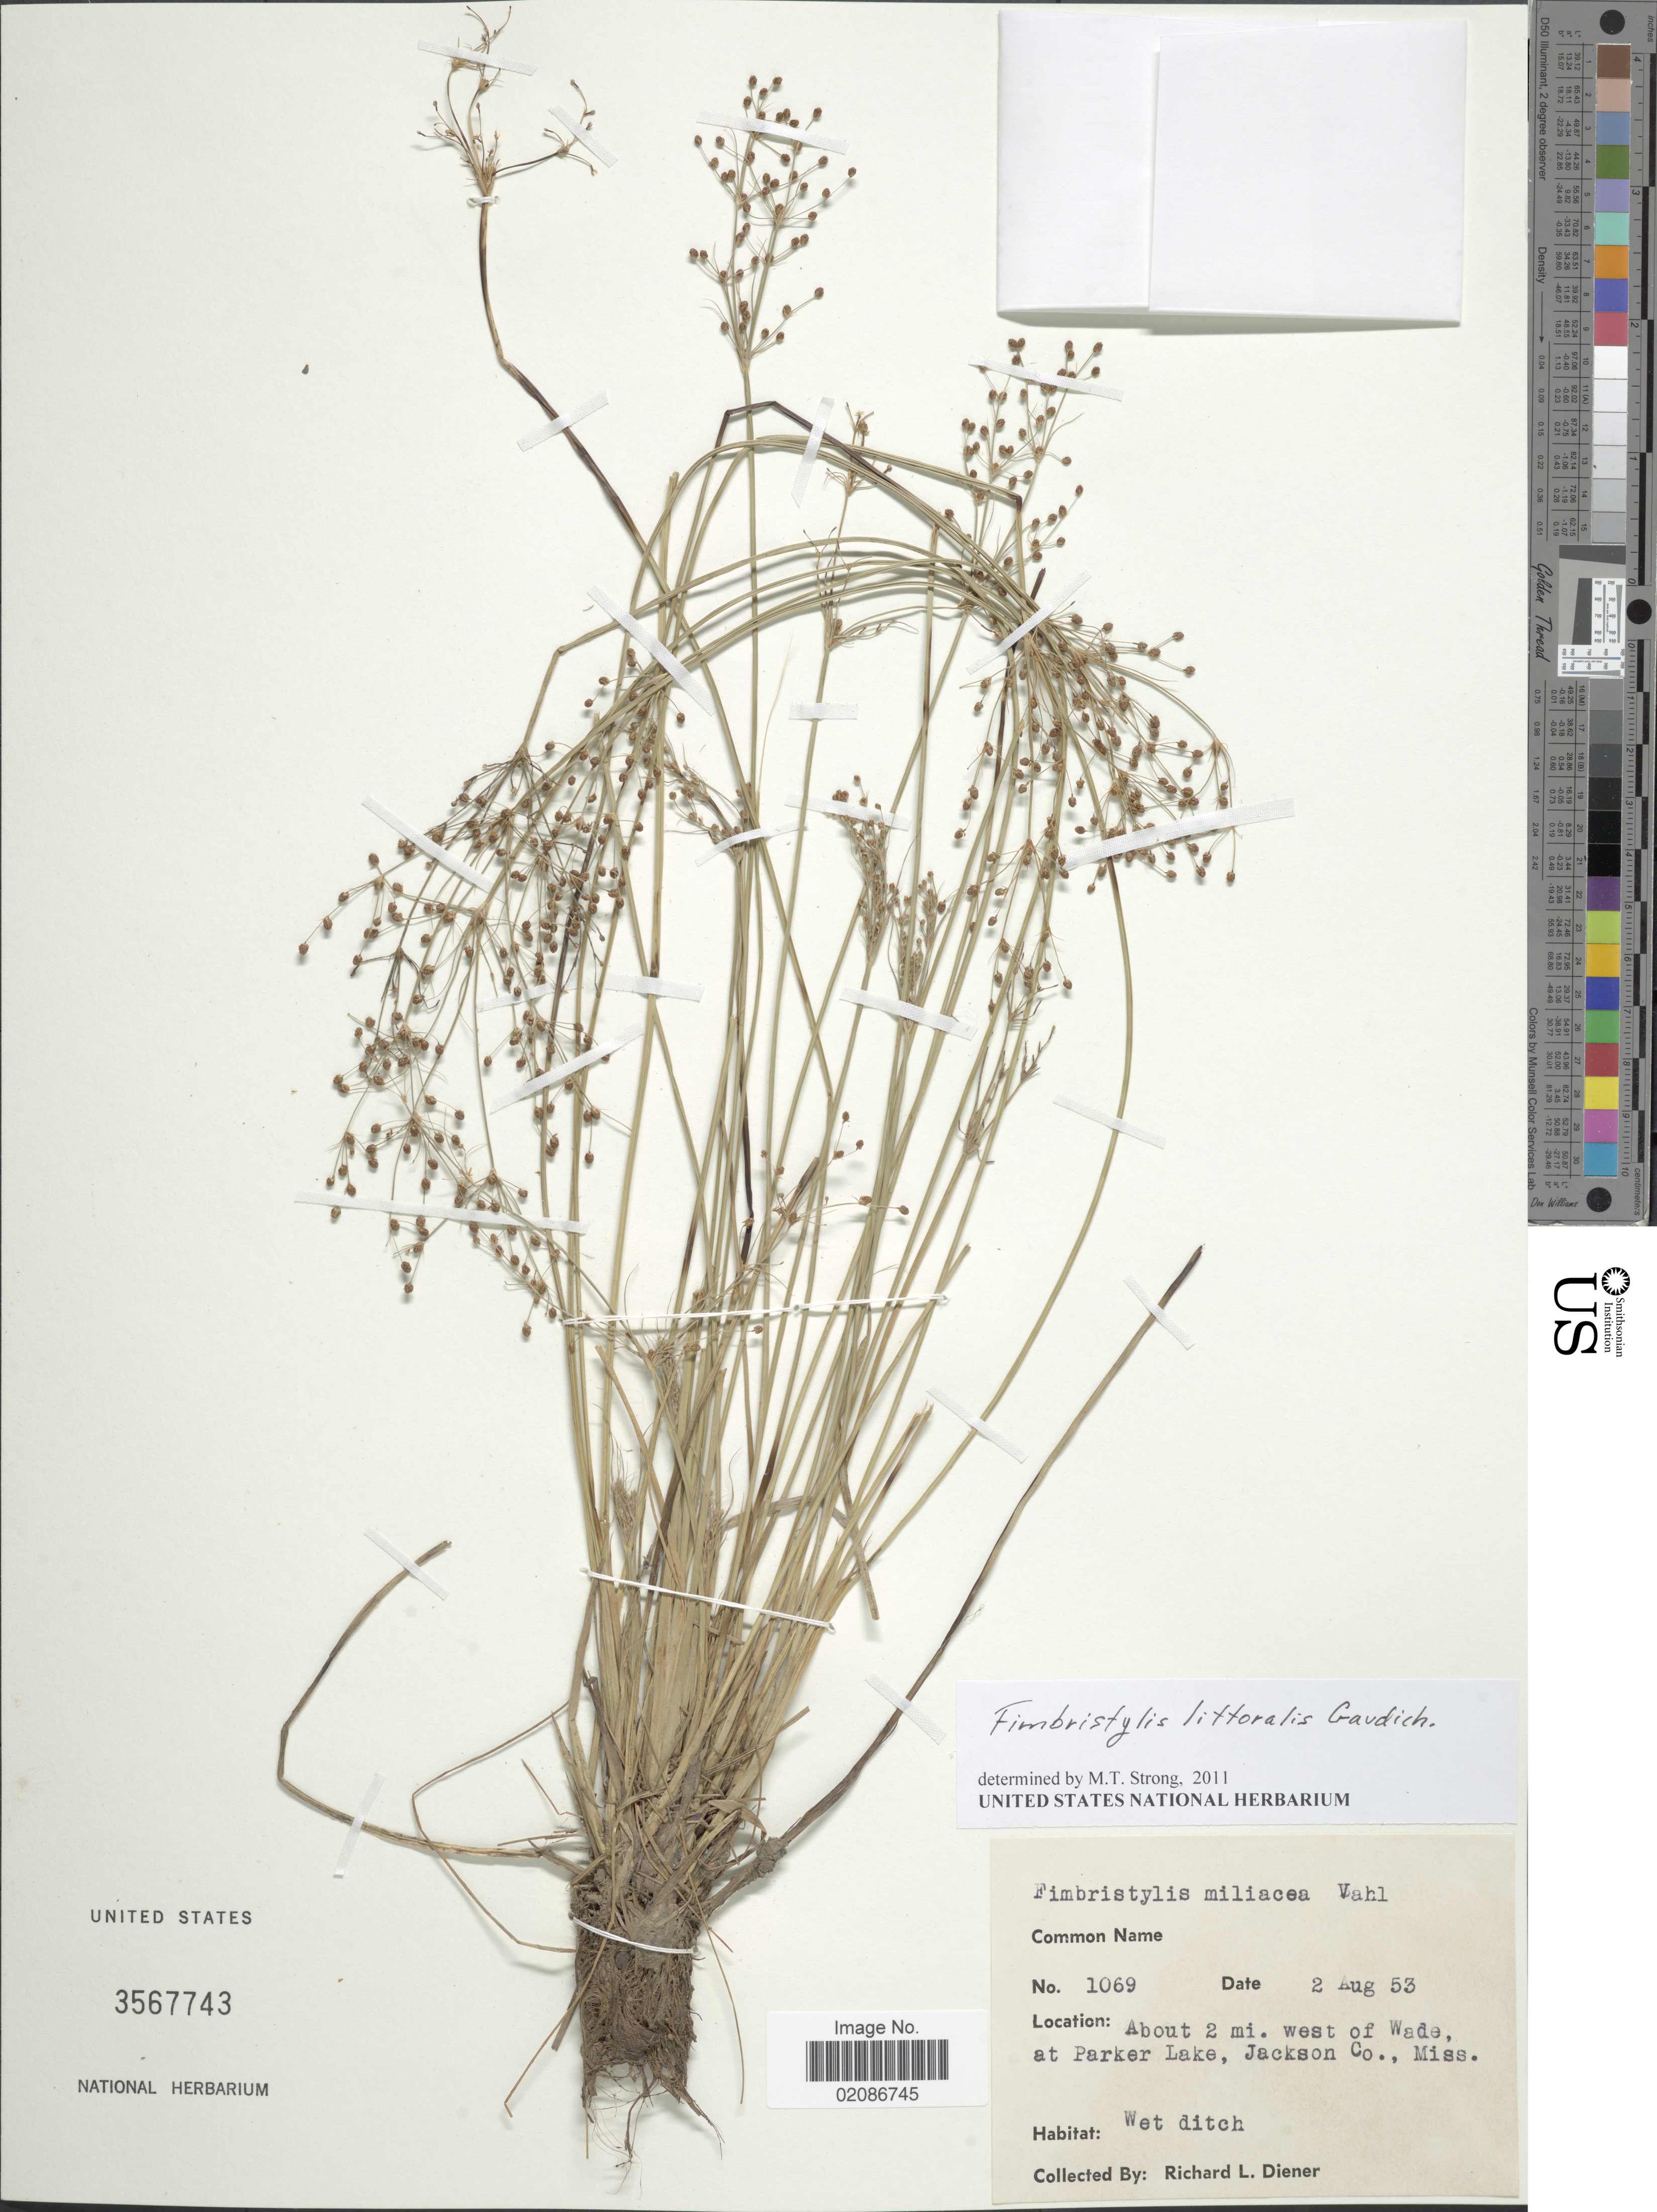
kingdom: Plantae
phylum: Tracheophyta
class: Liliopsida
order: Poales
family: Cyperaceae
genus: Fimbristylis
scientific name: Fimbristylis littoralis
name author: Gaudich.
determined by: Strong, M. T., (US), Smithsonian Institution - National Museum of Natural History (UNITED STATES)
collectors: R. Diener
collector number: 1069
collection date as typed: Transcribed d/m/y: 2/8/53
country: United States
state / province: Mississippi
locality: About 2 mi. west of Wade, at Parker Lake, Jackson Co., Miss.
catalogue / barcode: US 3567743